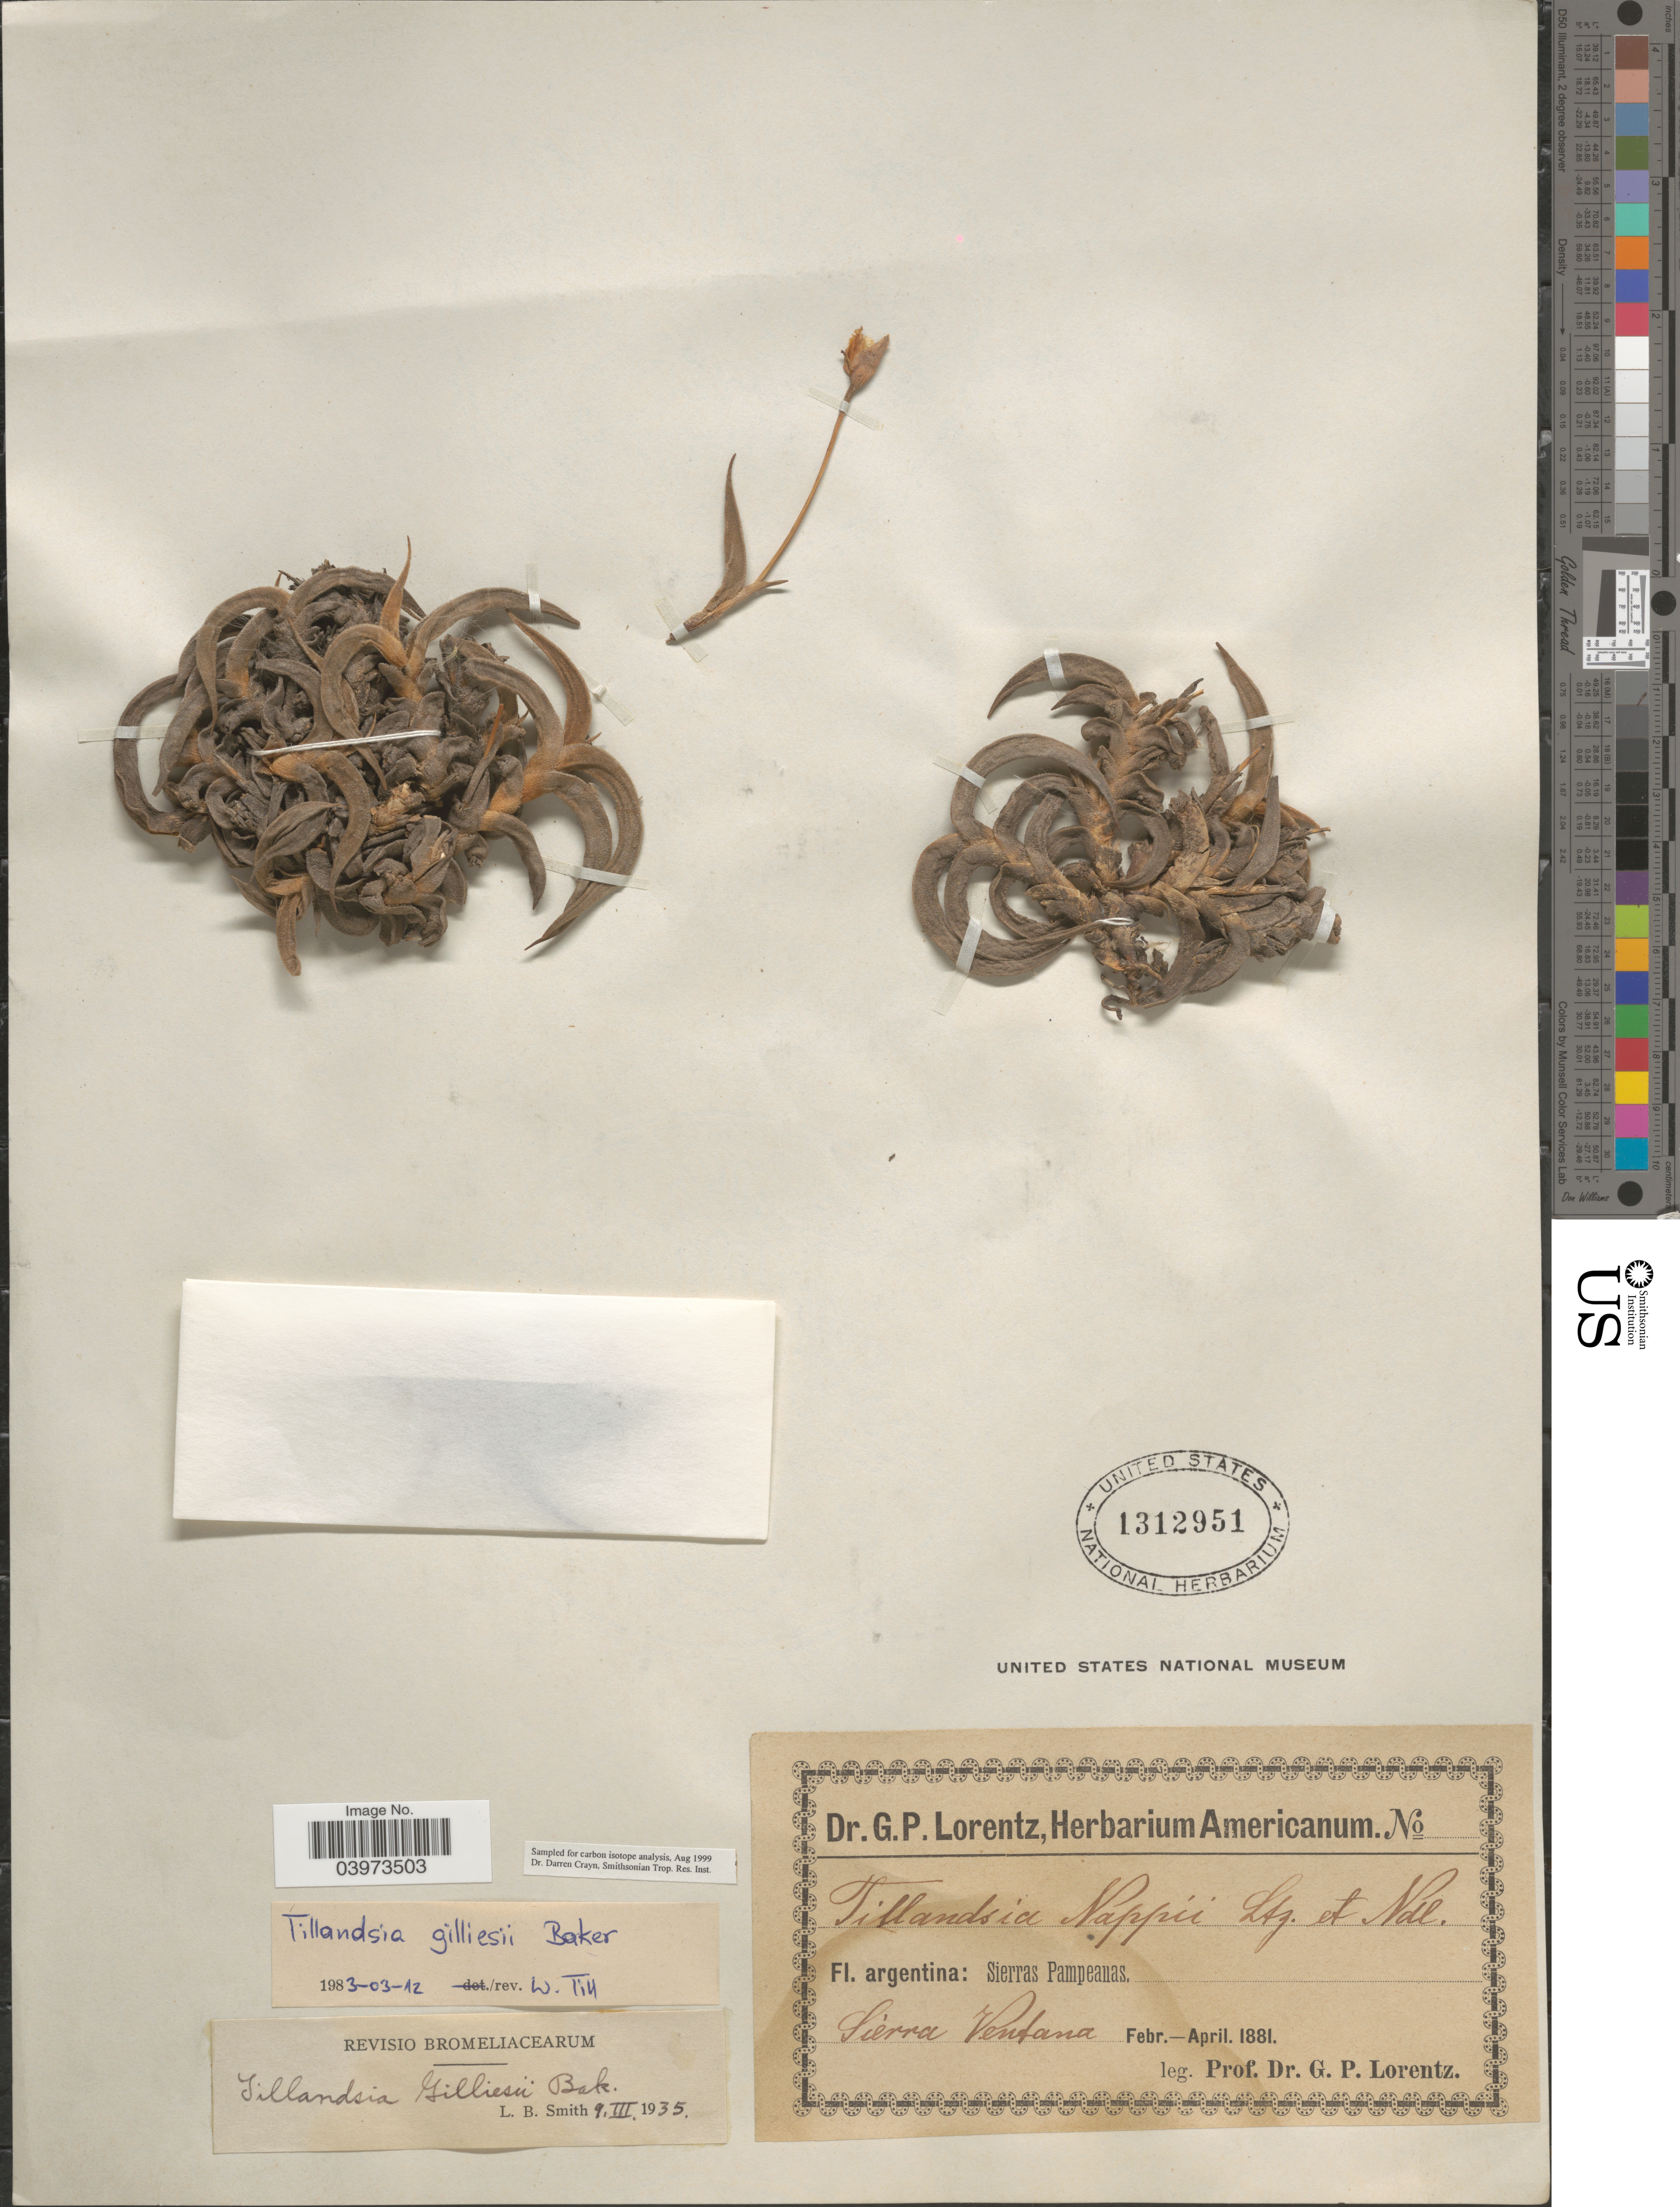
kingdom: Plantae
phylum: Tracheophyta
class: Liliopsida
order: Poales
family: Bromeliaceae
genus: Tillandsia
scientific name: Tillandsia gilliesii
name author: Baker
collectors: G. Lorentz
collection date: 1881-02/1881-04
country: Argentina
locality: Sierras Pampeanas. Sierra Ventana.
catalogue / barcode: US 1312951